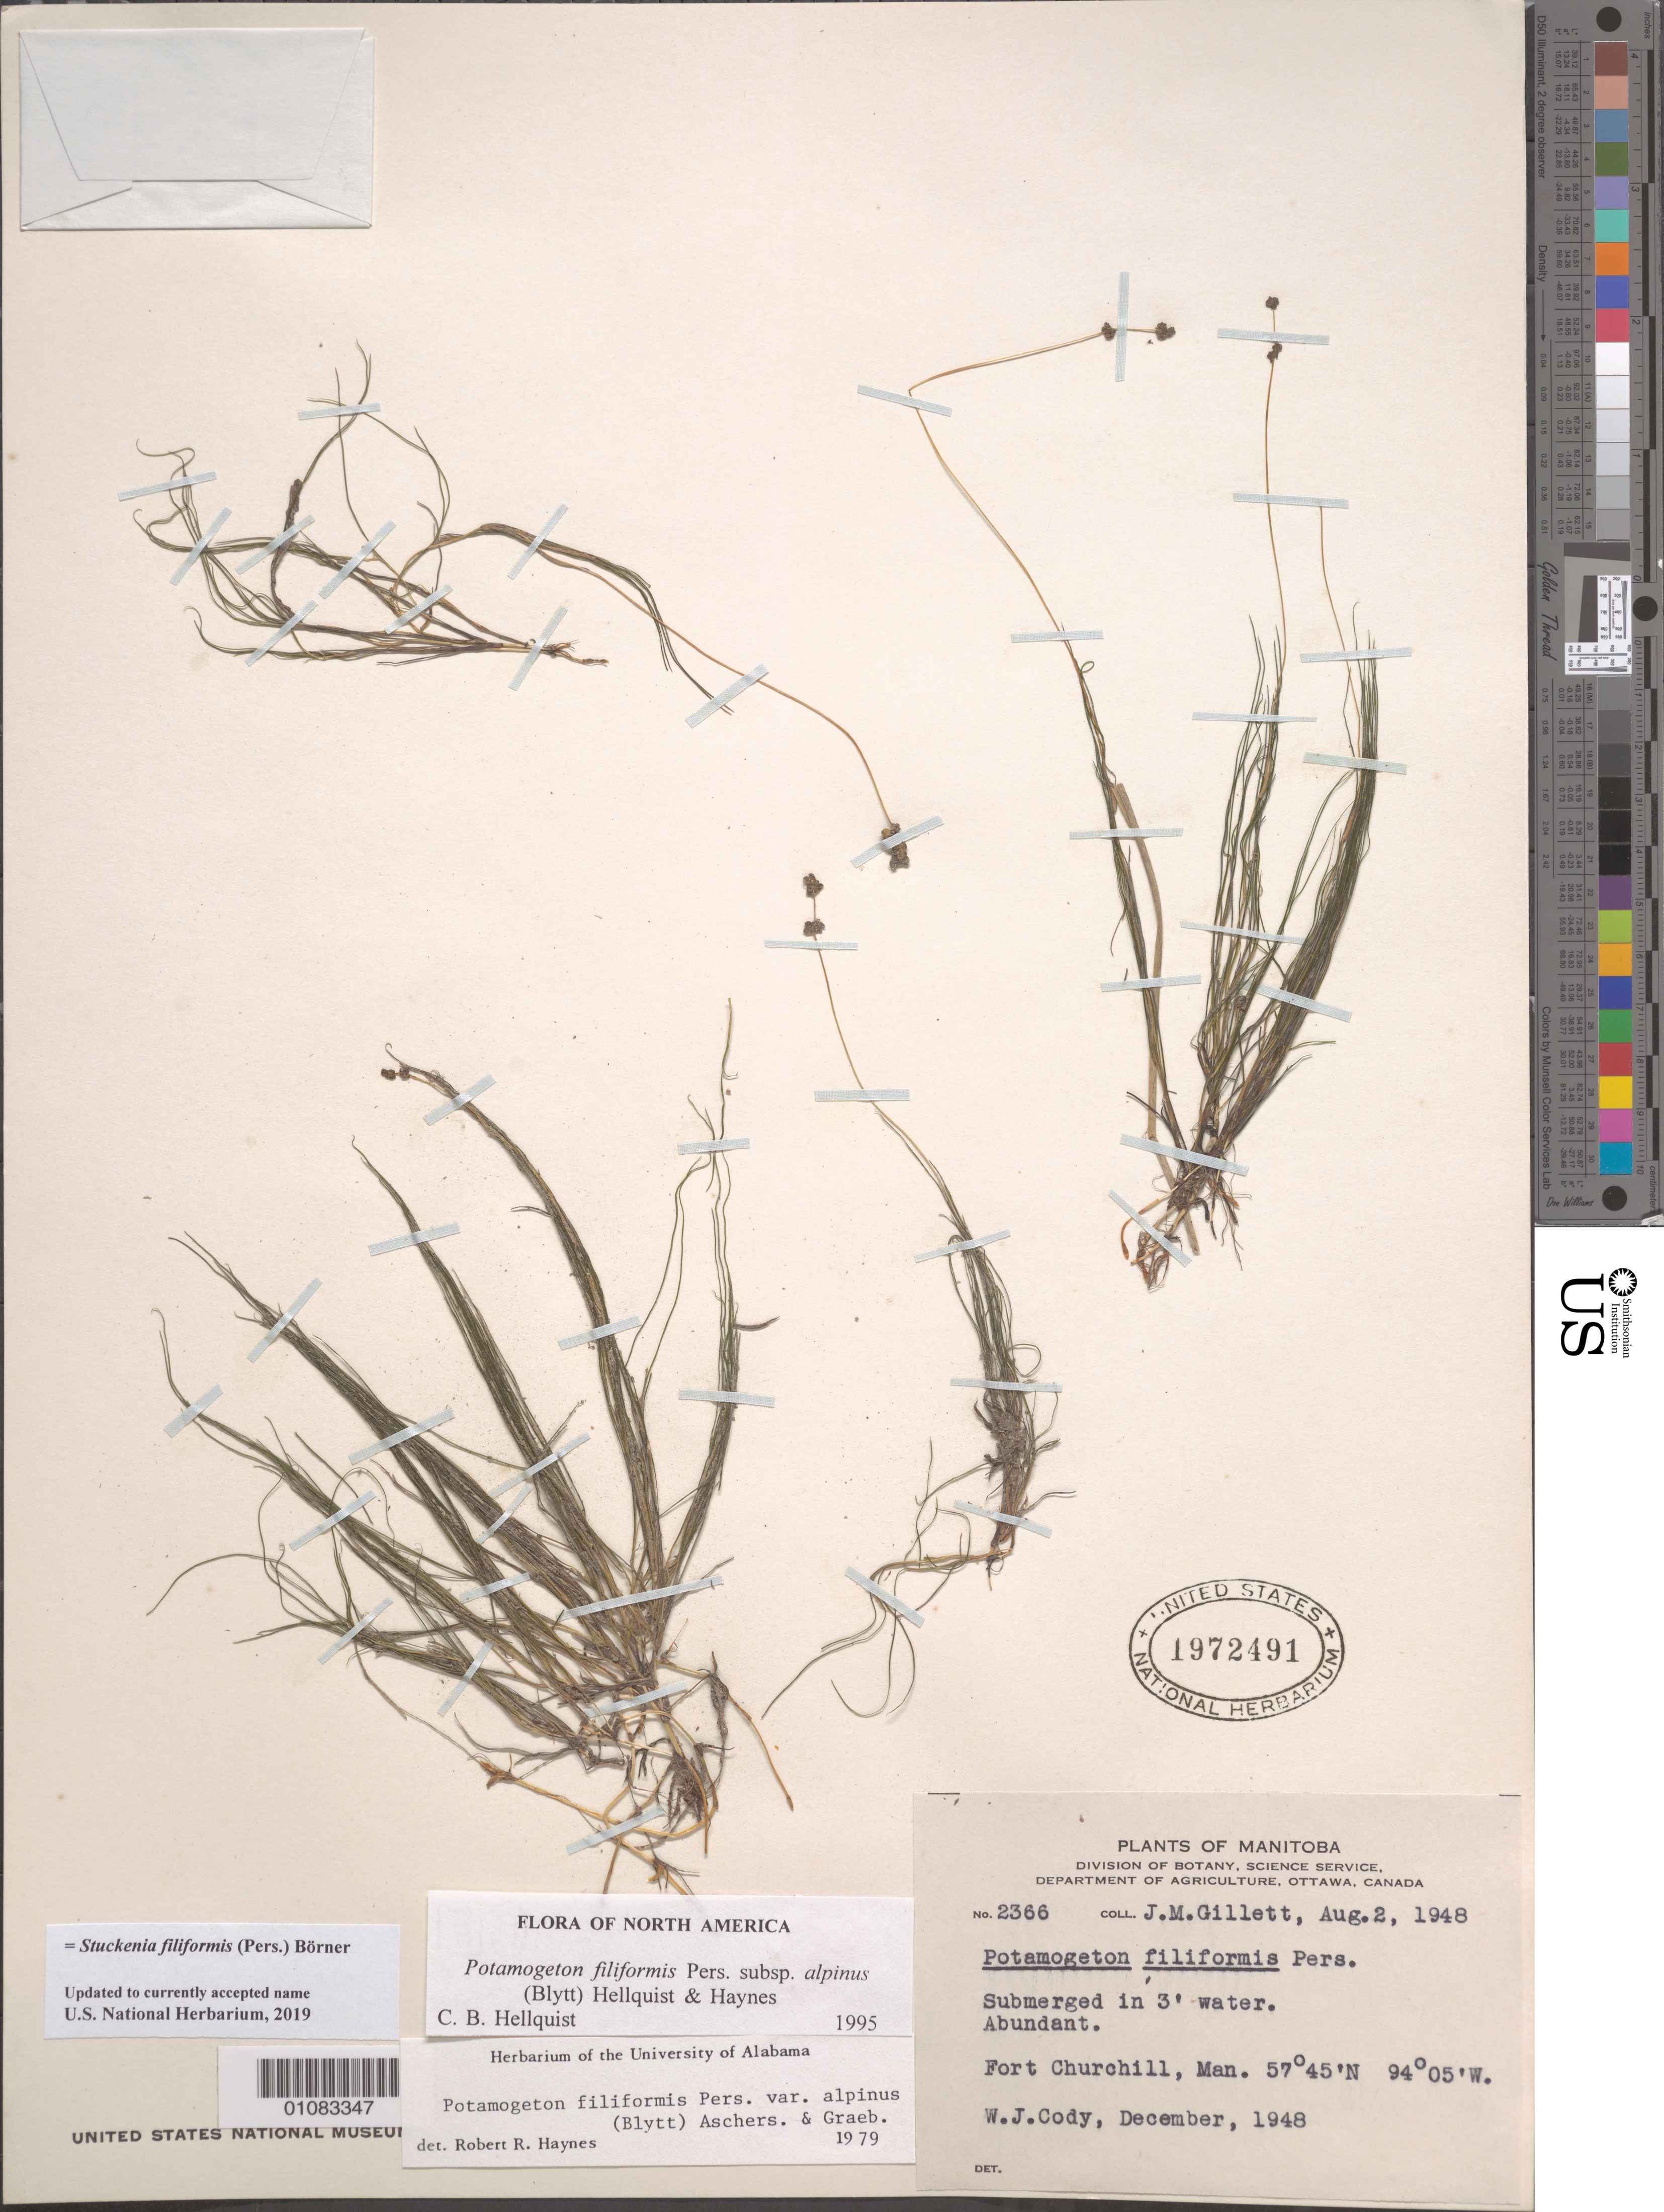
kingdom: Plantae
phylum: Tracheophyta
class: Liliopsida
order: Alismatales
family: Potamogetonaceae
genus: Stuckenia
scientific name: Stuckenia filiformis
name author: (Pers.) Börner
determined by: Strong, Mark T., (BOT), Smithsonian Institution - National Museum of Natural History (UNITED STATES)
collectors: J. Gillett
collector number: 2366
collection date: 1948-08-02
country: Canada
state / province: Manitoba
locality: Fort Churchill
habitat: Submerged in water; abundant.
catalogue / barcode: US 1972491